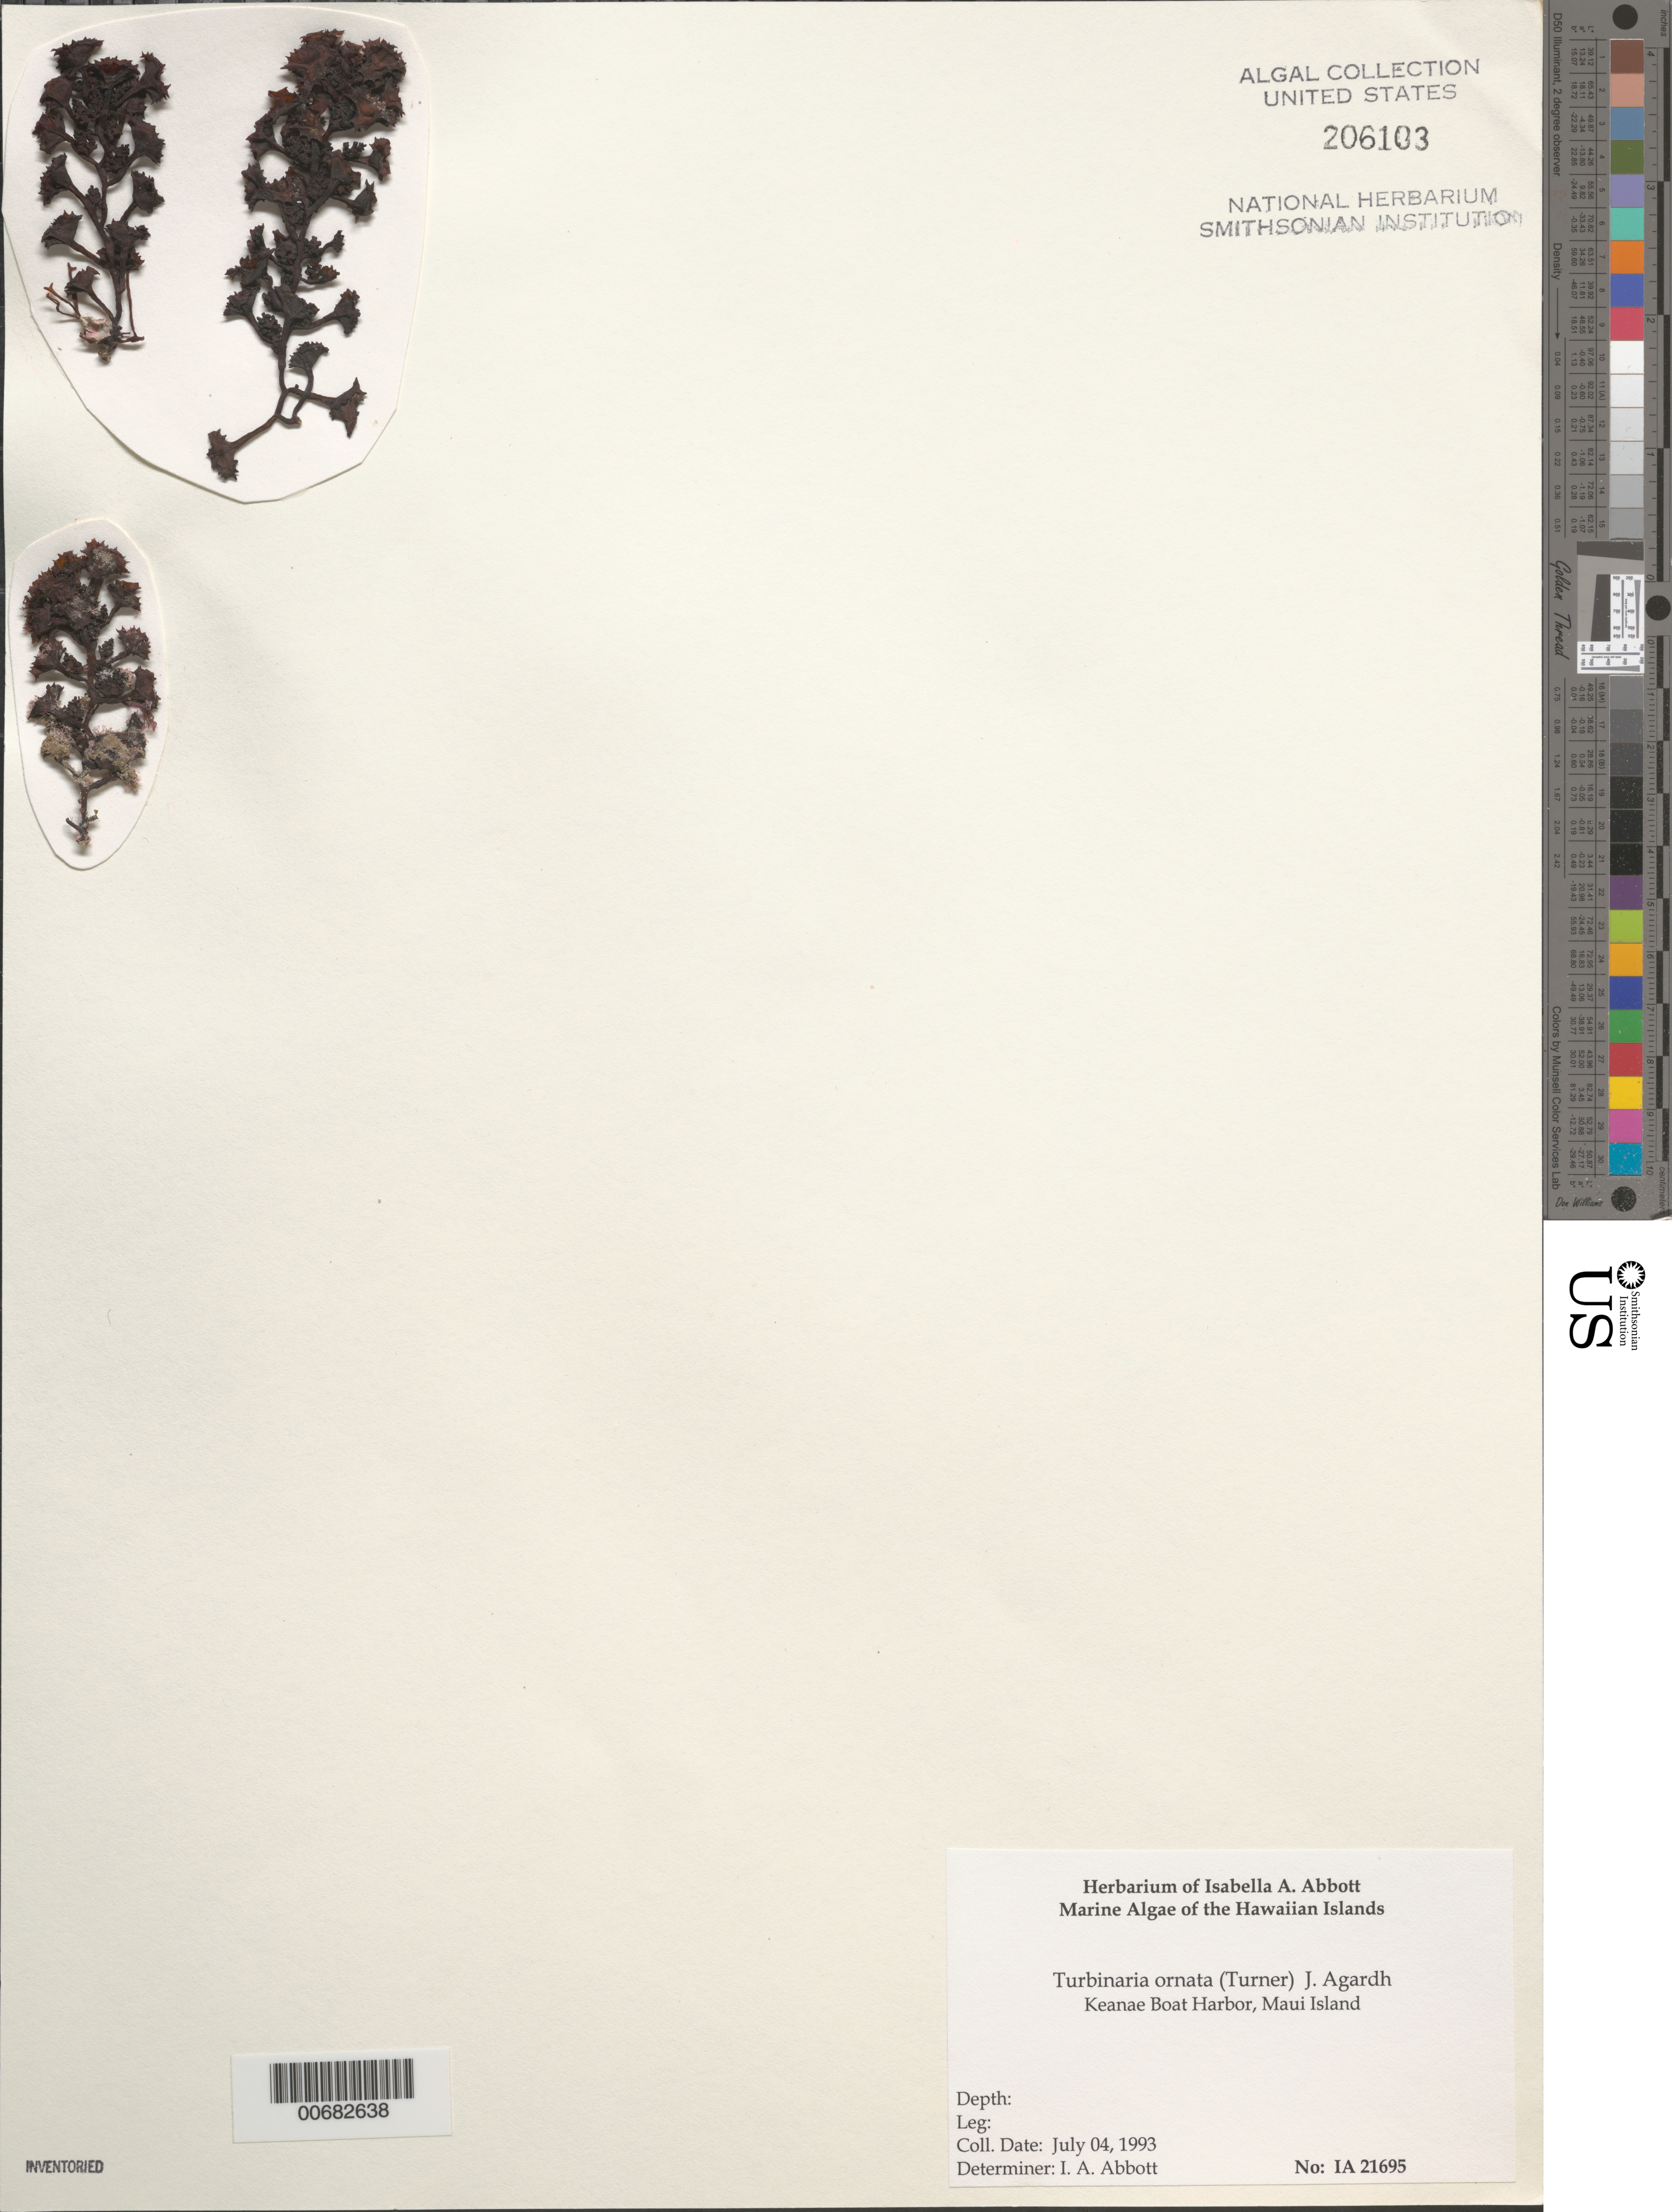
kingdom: Chromista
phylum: Ochrophyta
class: Phaeophyceae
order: Fucales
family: Sargassaceae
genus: Turbinaria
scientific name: Turbinaria ornata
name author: (Turner) J. Agardh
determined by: Abbott, Isabella A.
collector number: IAA 21695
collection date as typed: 04 Jul 1993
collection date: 1993-07-04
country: United States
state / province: Hawaii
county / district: Maui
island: Maui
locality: Keanae Boat Harbor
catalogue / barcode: US 206103